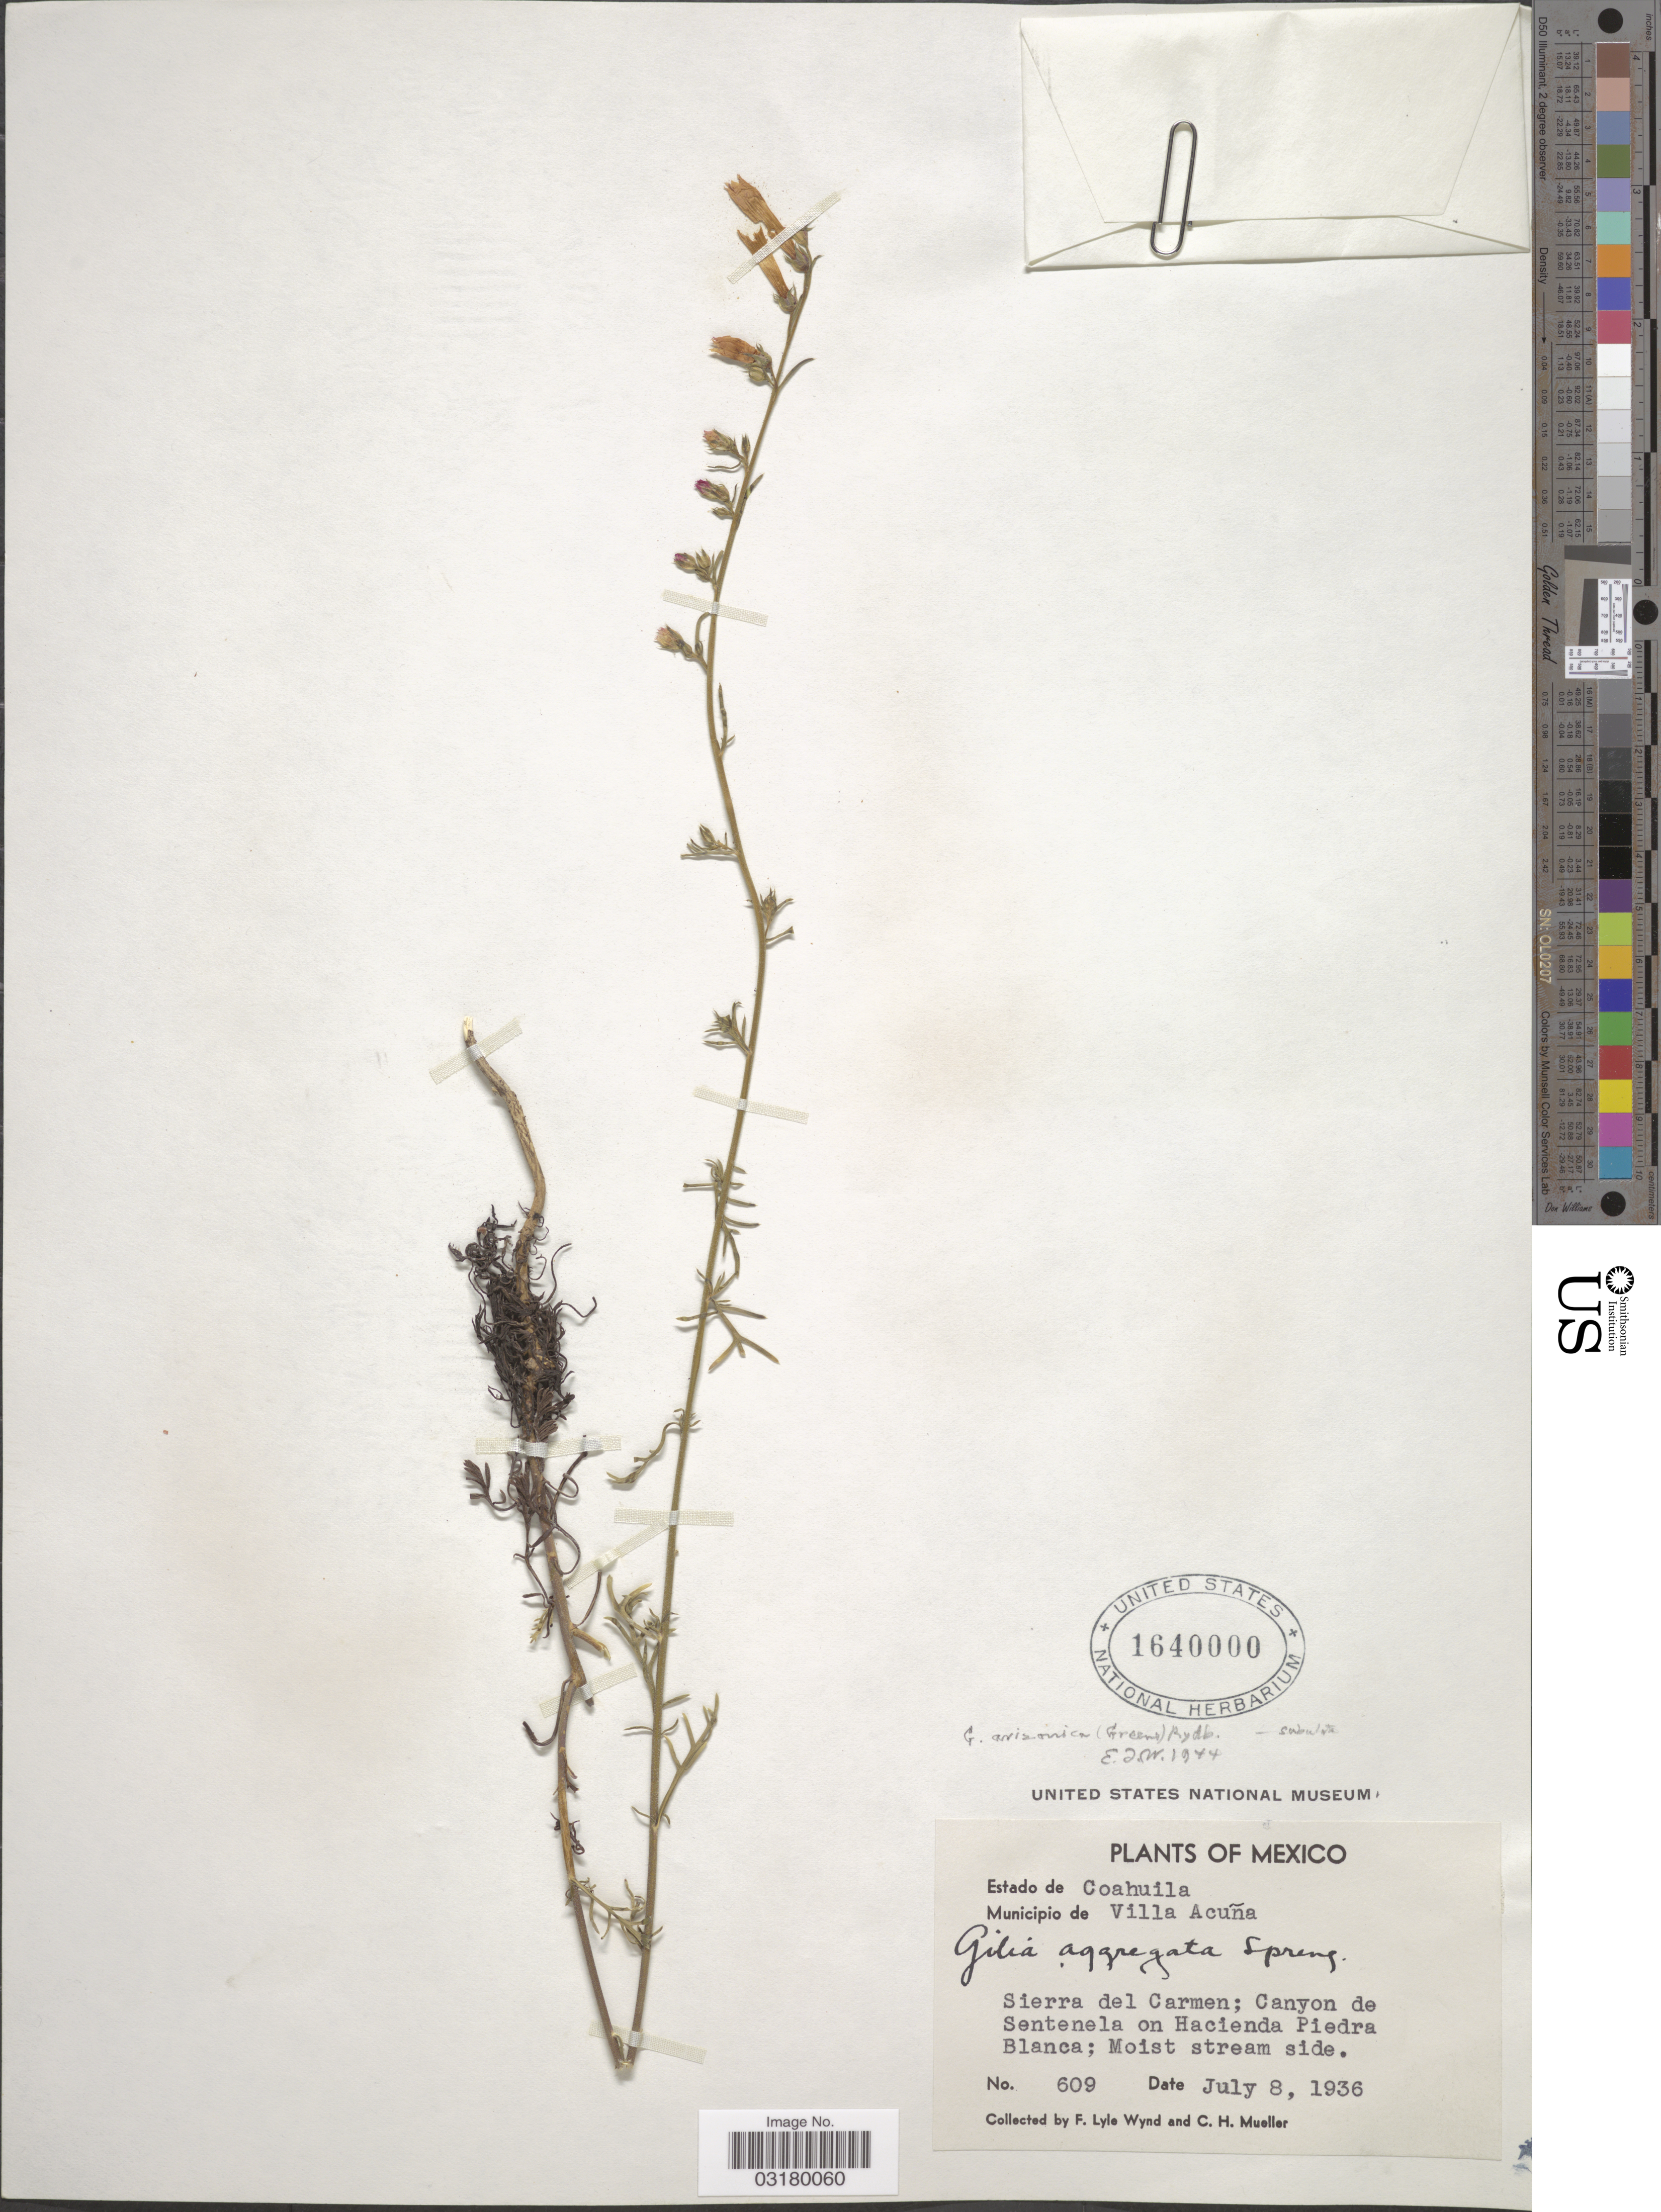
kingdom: Plantae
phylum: Tracheophyta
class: Magnoliopsida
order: Ericales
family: Polemoniaceae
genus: Ipomopsis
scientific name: Ipomopsis aggregata subsp. arizonica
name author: (Greene) V.E. Grant & A.D. Grant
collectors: F. L. Wynd & C. H. Mueller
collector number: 609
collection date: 1936-07-08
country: Mexico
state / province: Coahuila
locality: Estado de Coahuila. Municipio de Villa Acuña. Sierra del Carmen; Canyon de Sentenela on Hacienda Piedra Blanca.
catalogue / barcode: US 1640000